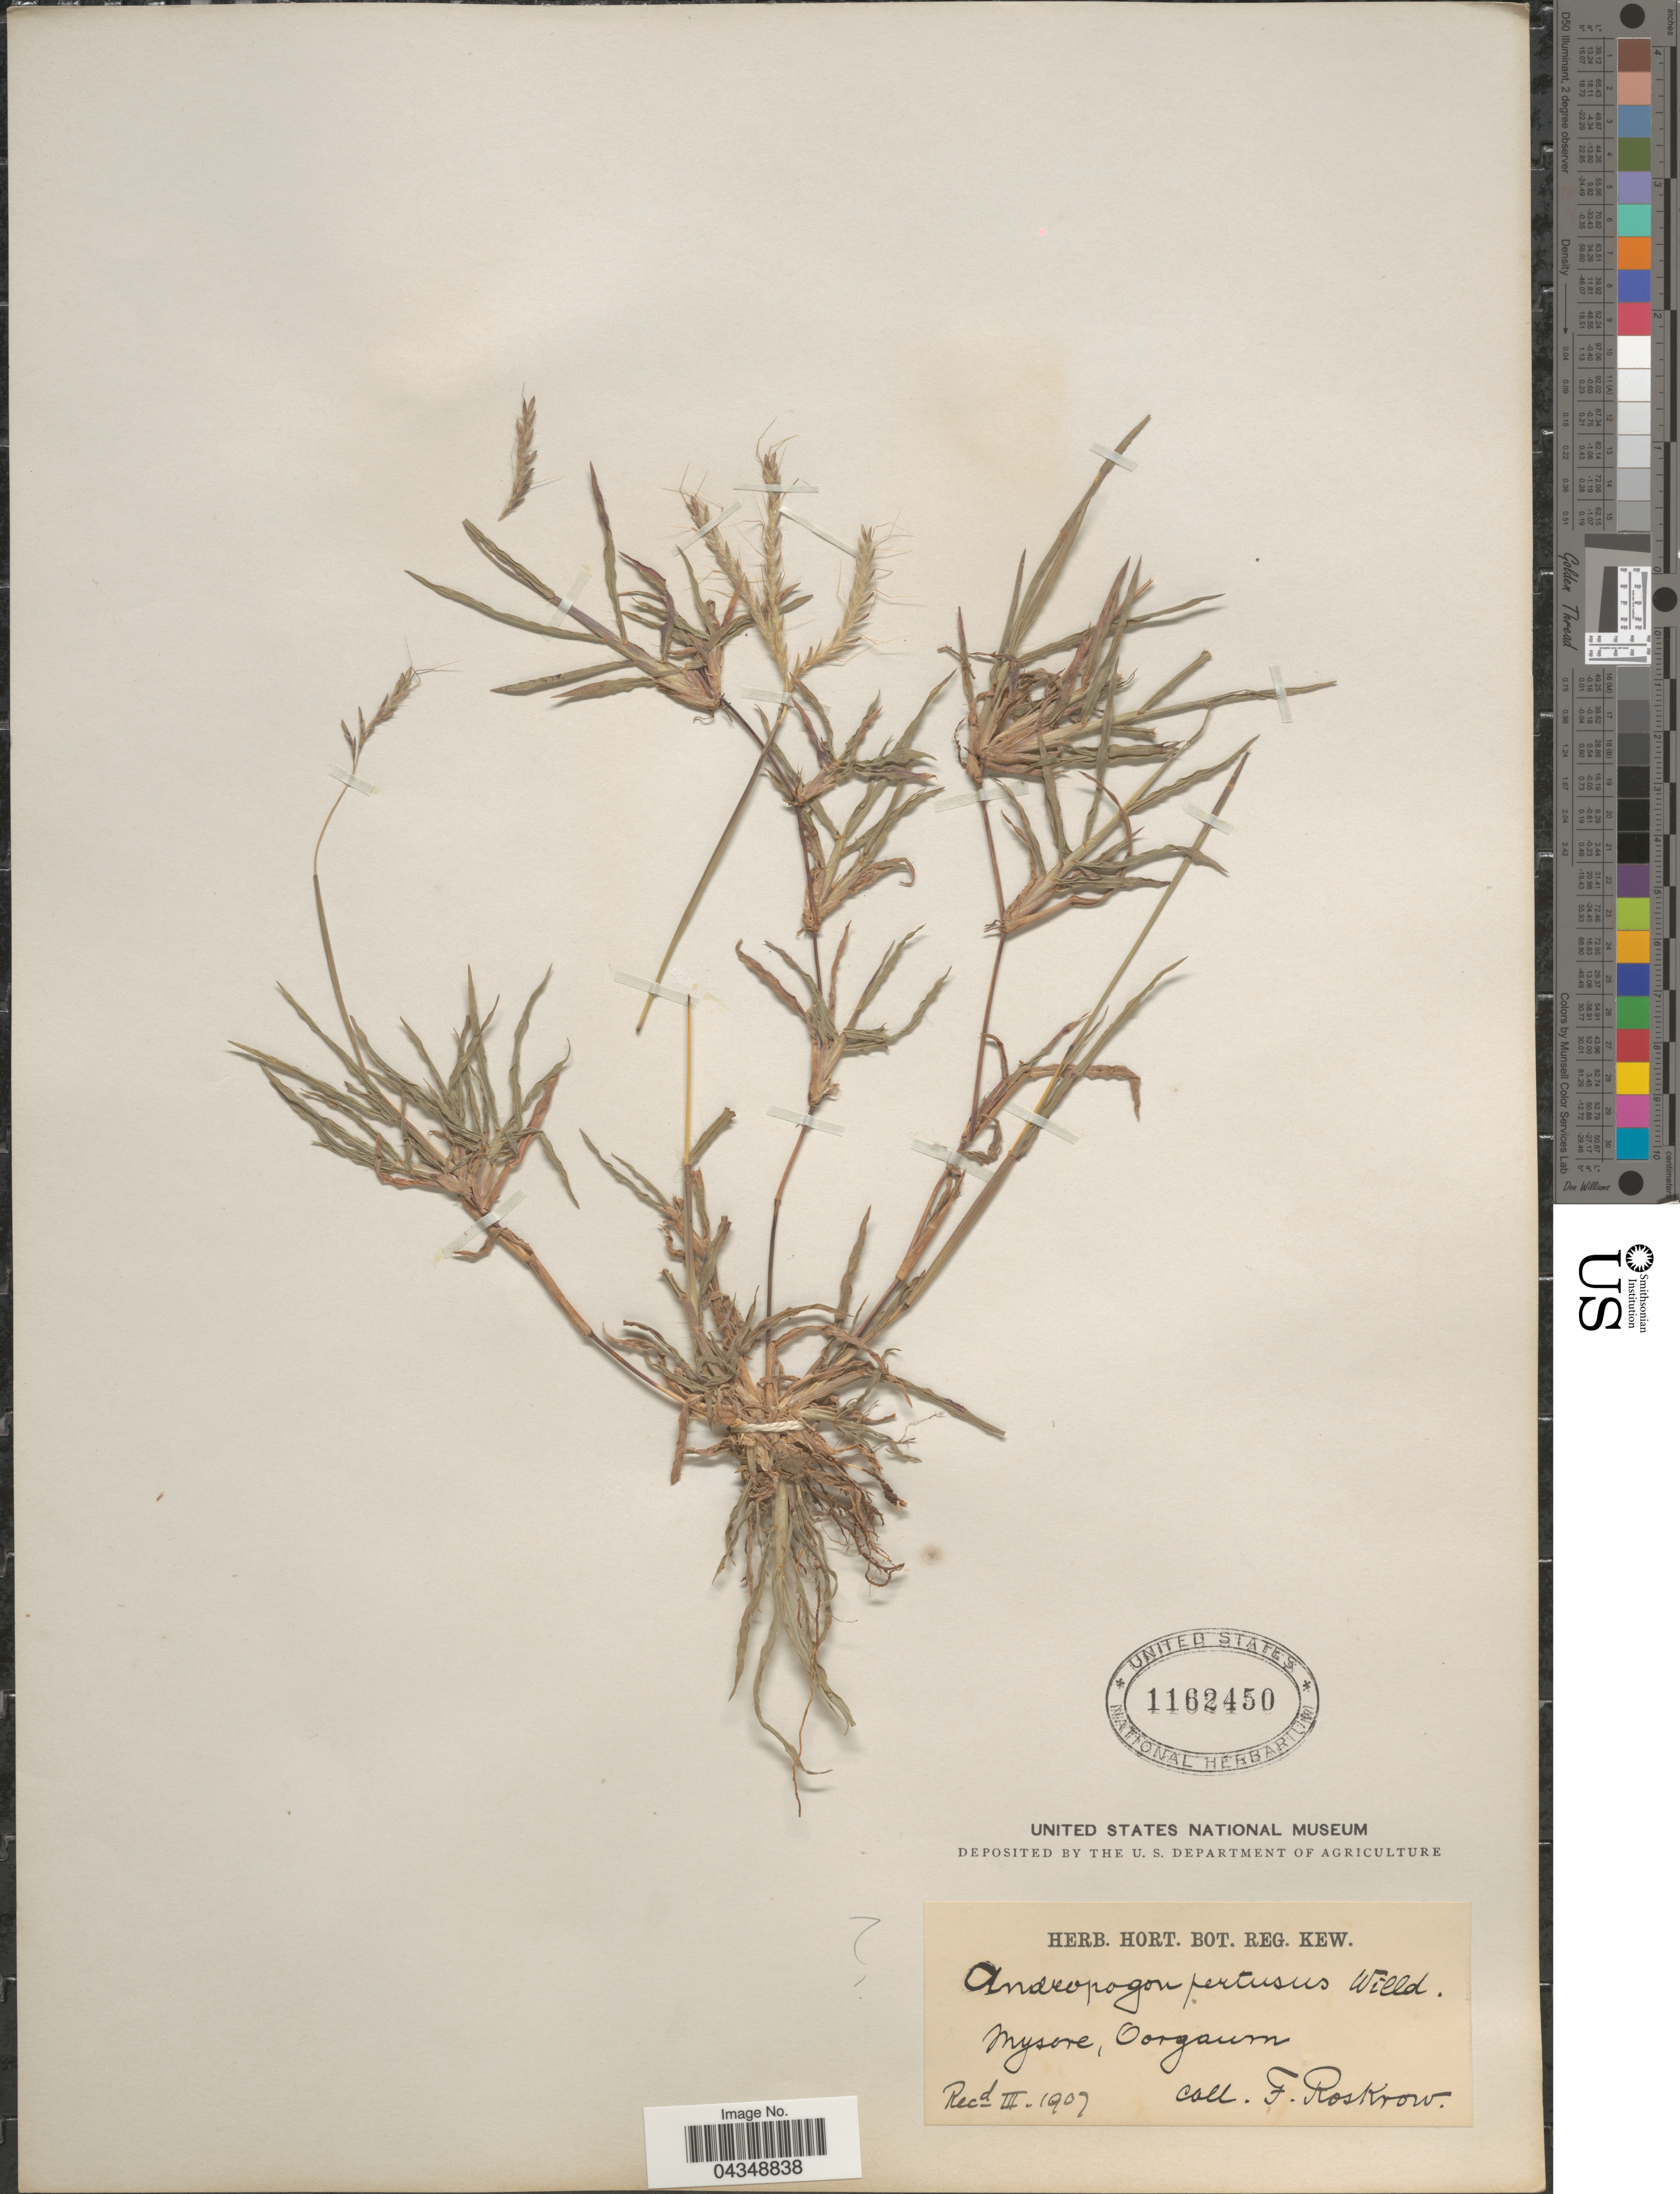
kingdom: Plantae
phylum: Tracheophyta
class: Liliopsida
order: Poales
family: Poaceae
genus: Bothriochloa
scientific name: Bothriochloa pertusa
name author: (L.) A. Camus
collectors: F. Roskrow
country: India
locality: Mysore, Oorgaum.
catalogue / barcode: US 1162450